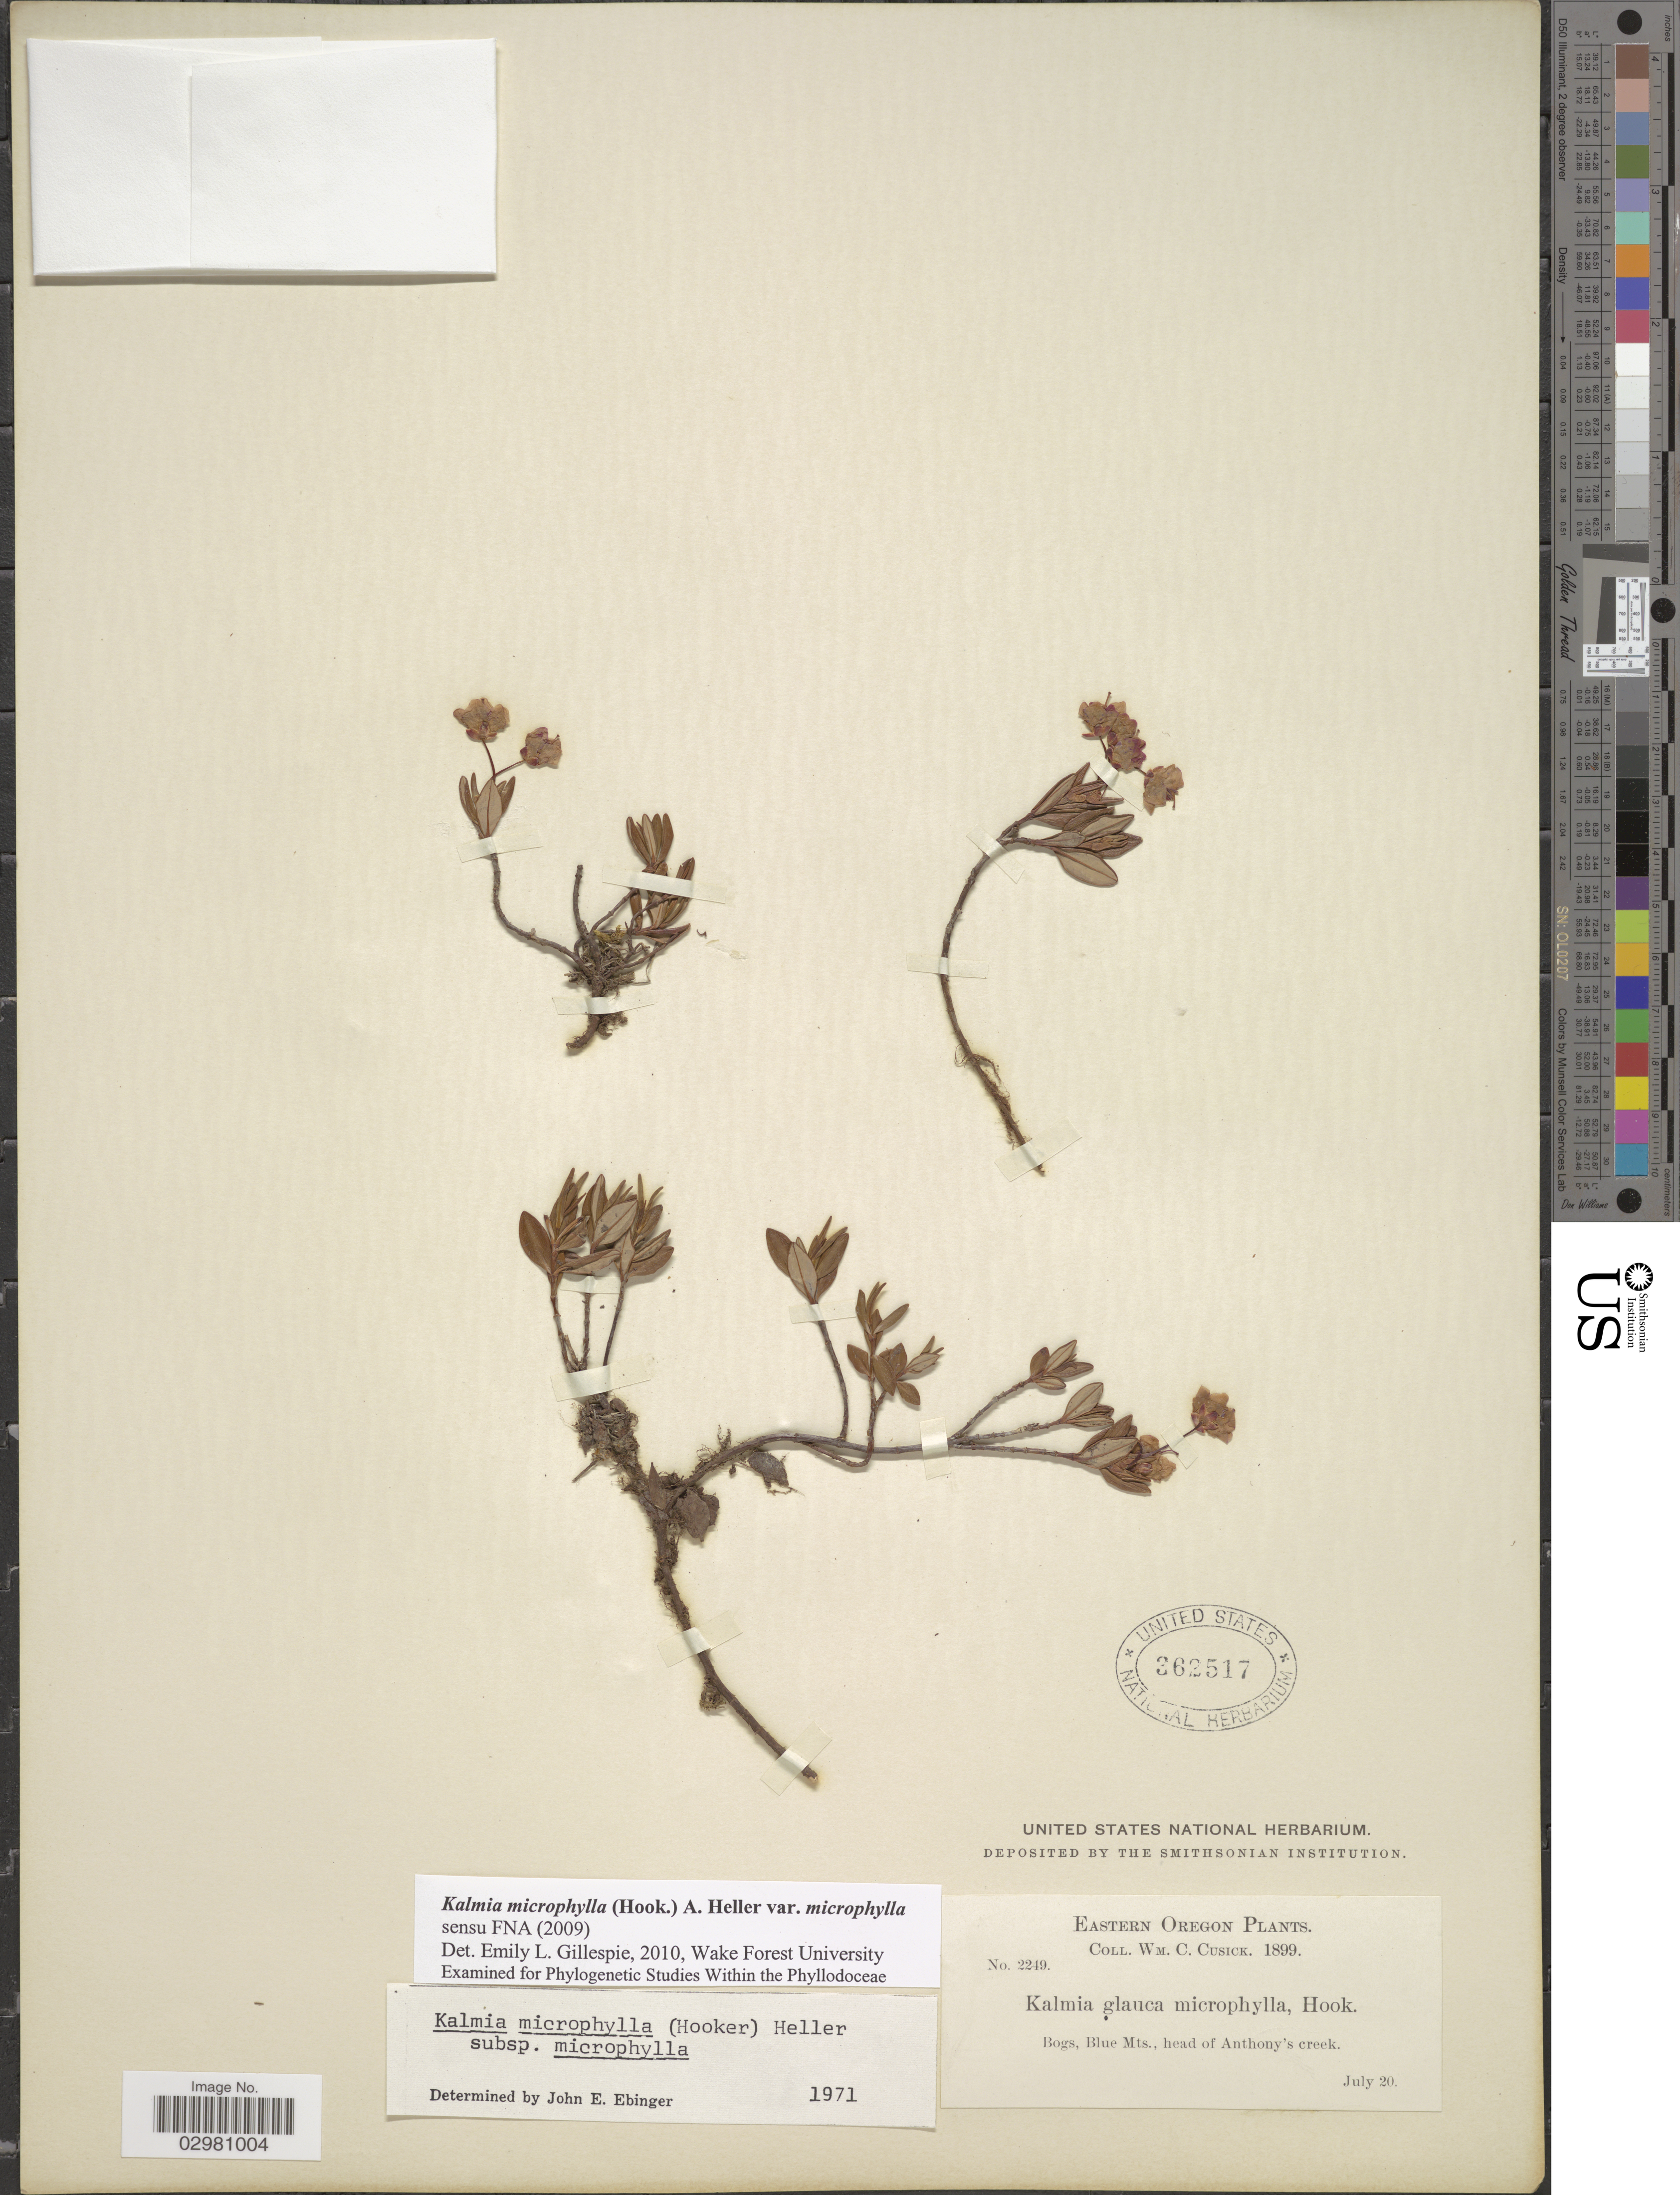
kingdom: Plantae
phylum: Tracheophyta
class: Magnoliopsida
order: Ericales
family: Ericaceae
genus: Kalmia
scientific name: Kalmia microphylla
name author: (Hook.) A. Heller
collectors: W. C. Cusick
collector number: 2249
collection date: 1899-07-20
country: United States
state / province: Oregon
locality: Eastern Oregon. Bogs, Blue Mts., head of Anthony's creek.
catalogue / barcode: US 362517